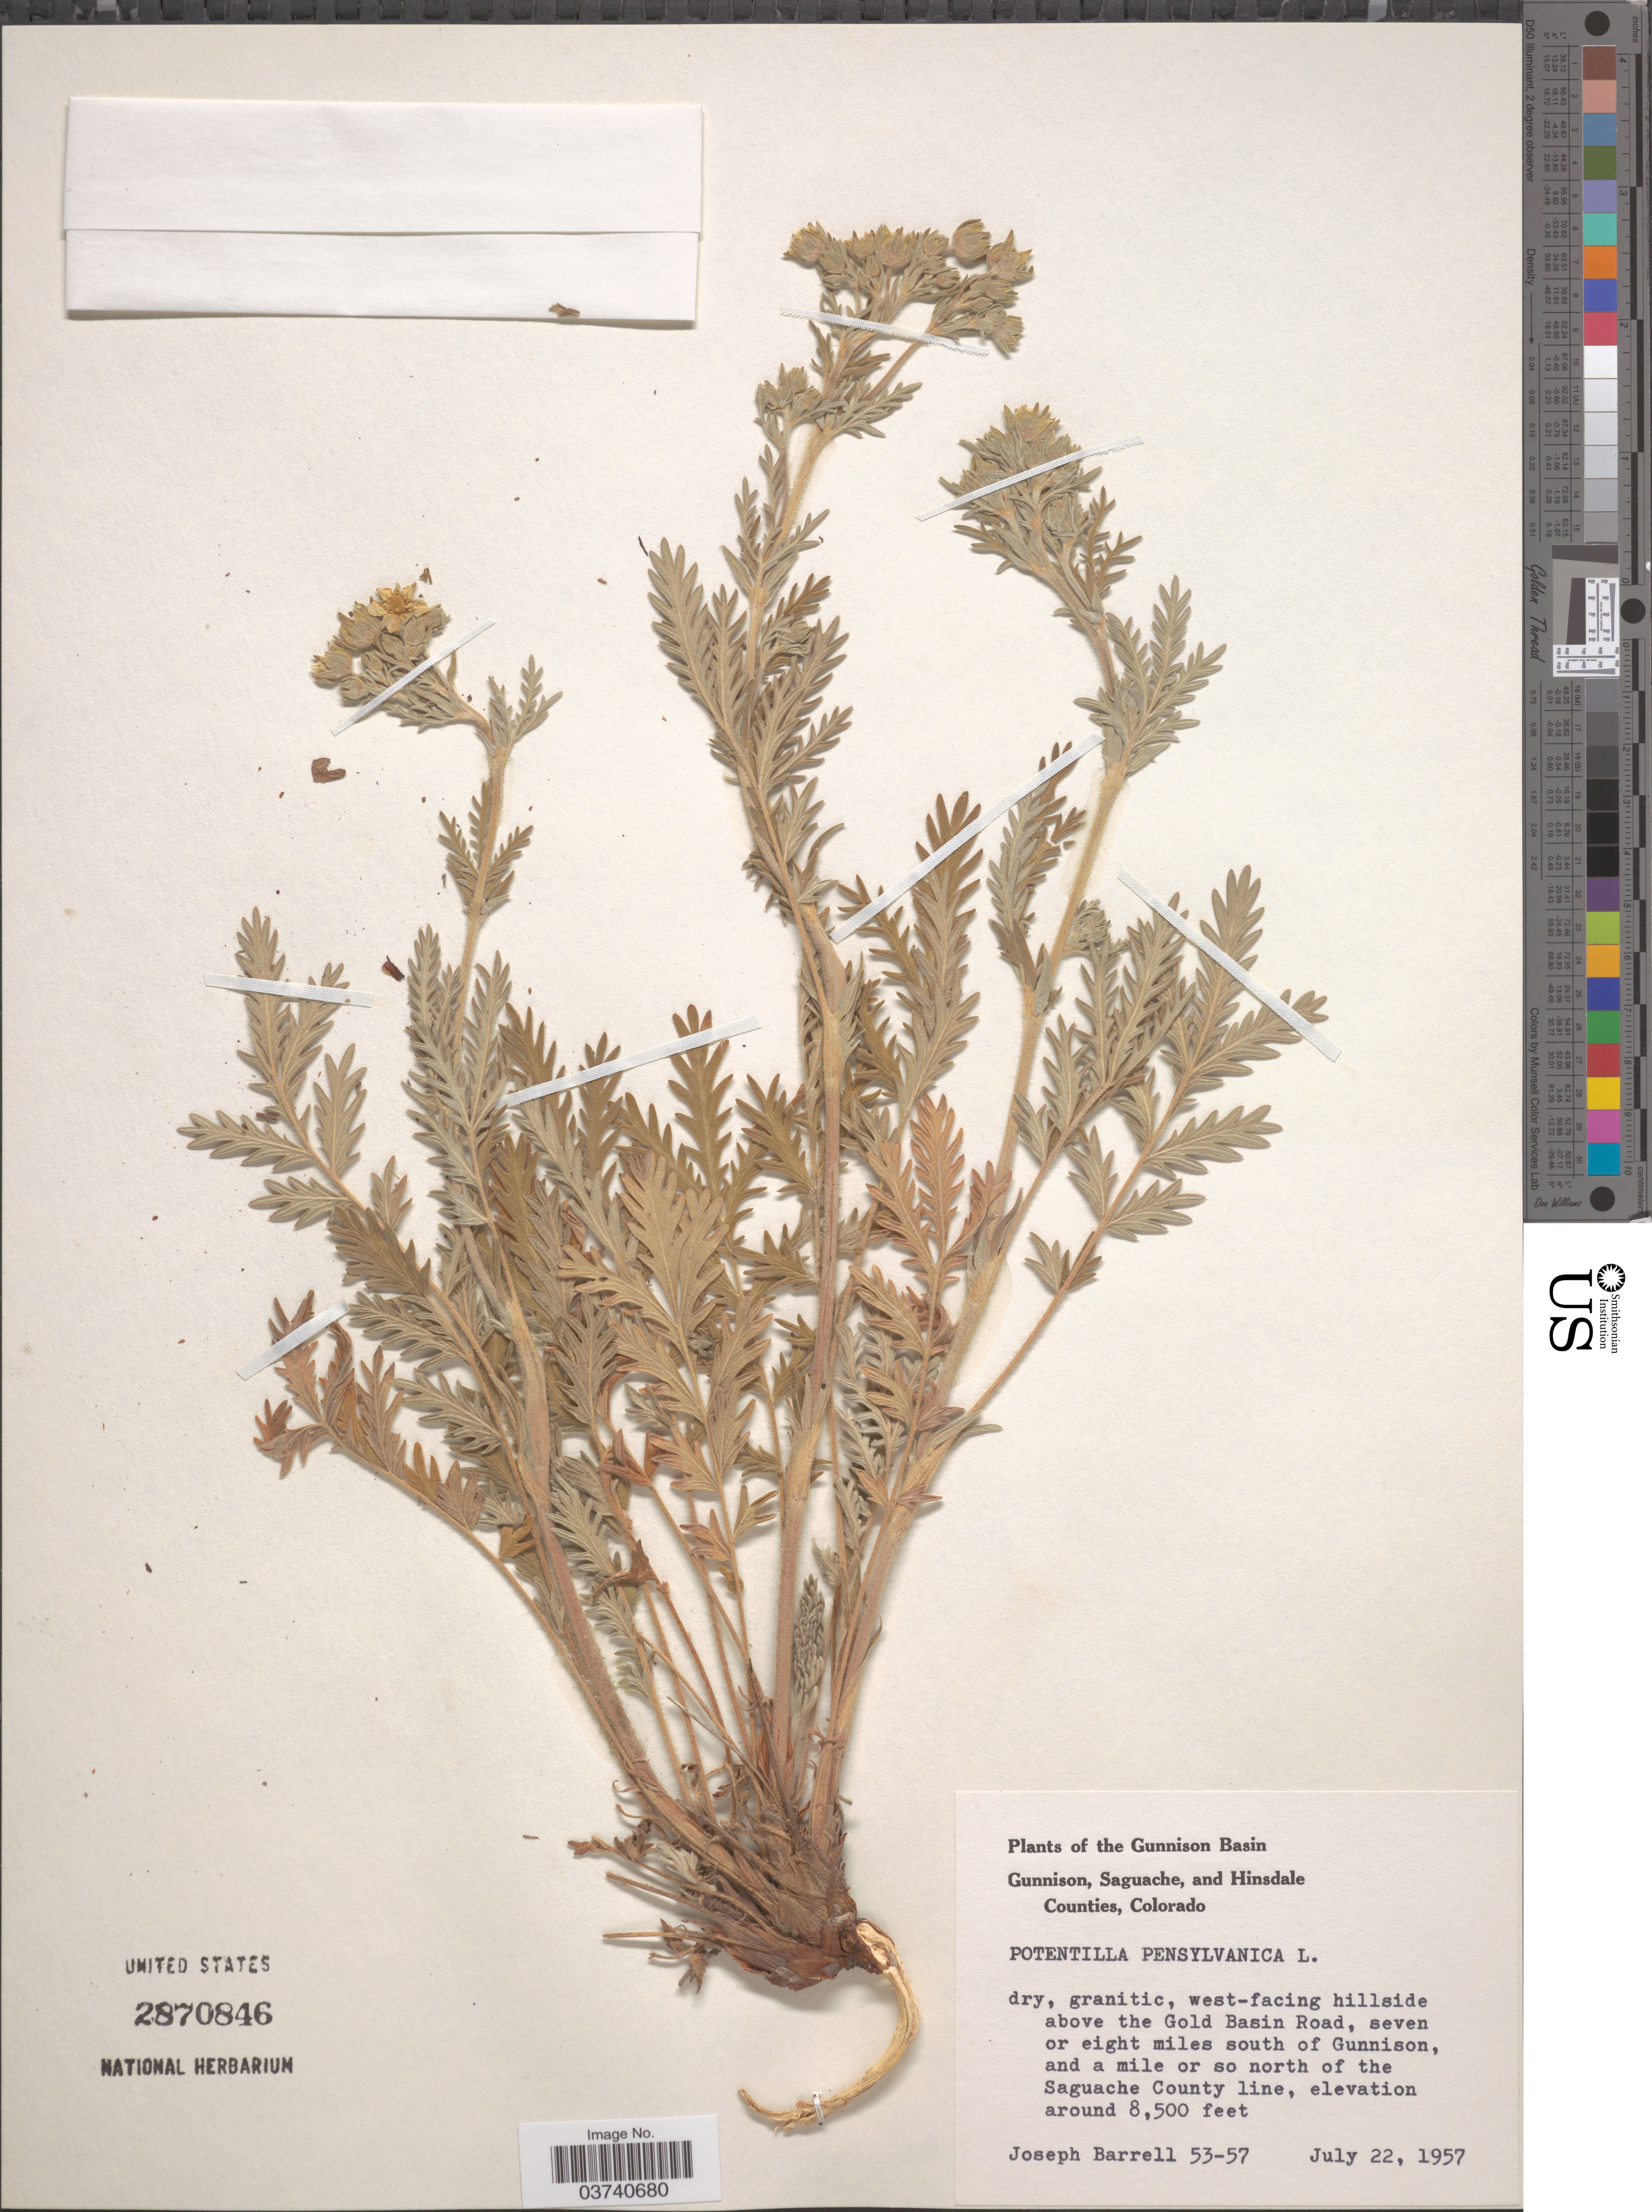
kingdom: Plantae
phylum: Tracheophyta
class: Magnoliopsida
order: Rosales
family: Rosaceae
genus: Potentilla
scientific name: Potentilla pensylvanica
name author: L.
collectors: J. Barrell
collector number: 53-57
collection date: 1957-07-22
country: United States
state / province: Colorado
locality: The Gunnison Basin. West-facing hillside above the Gold Basin Road, seven or eight miles south of Gunnison, and a mile or so north of the Saguache County line.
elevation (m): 2591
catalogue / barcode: US 2870846